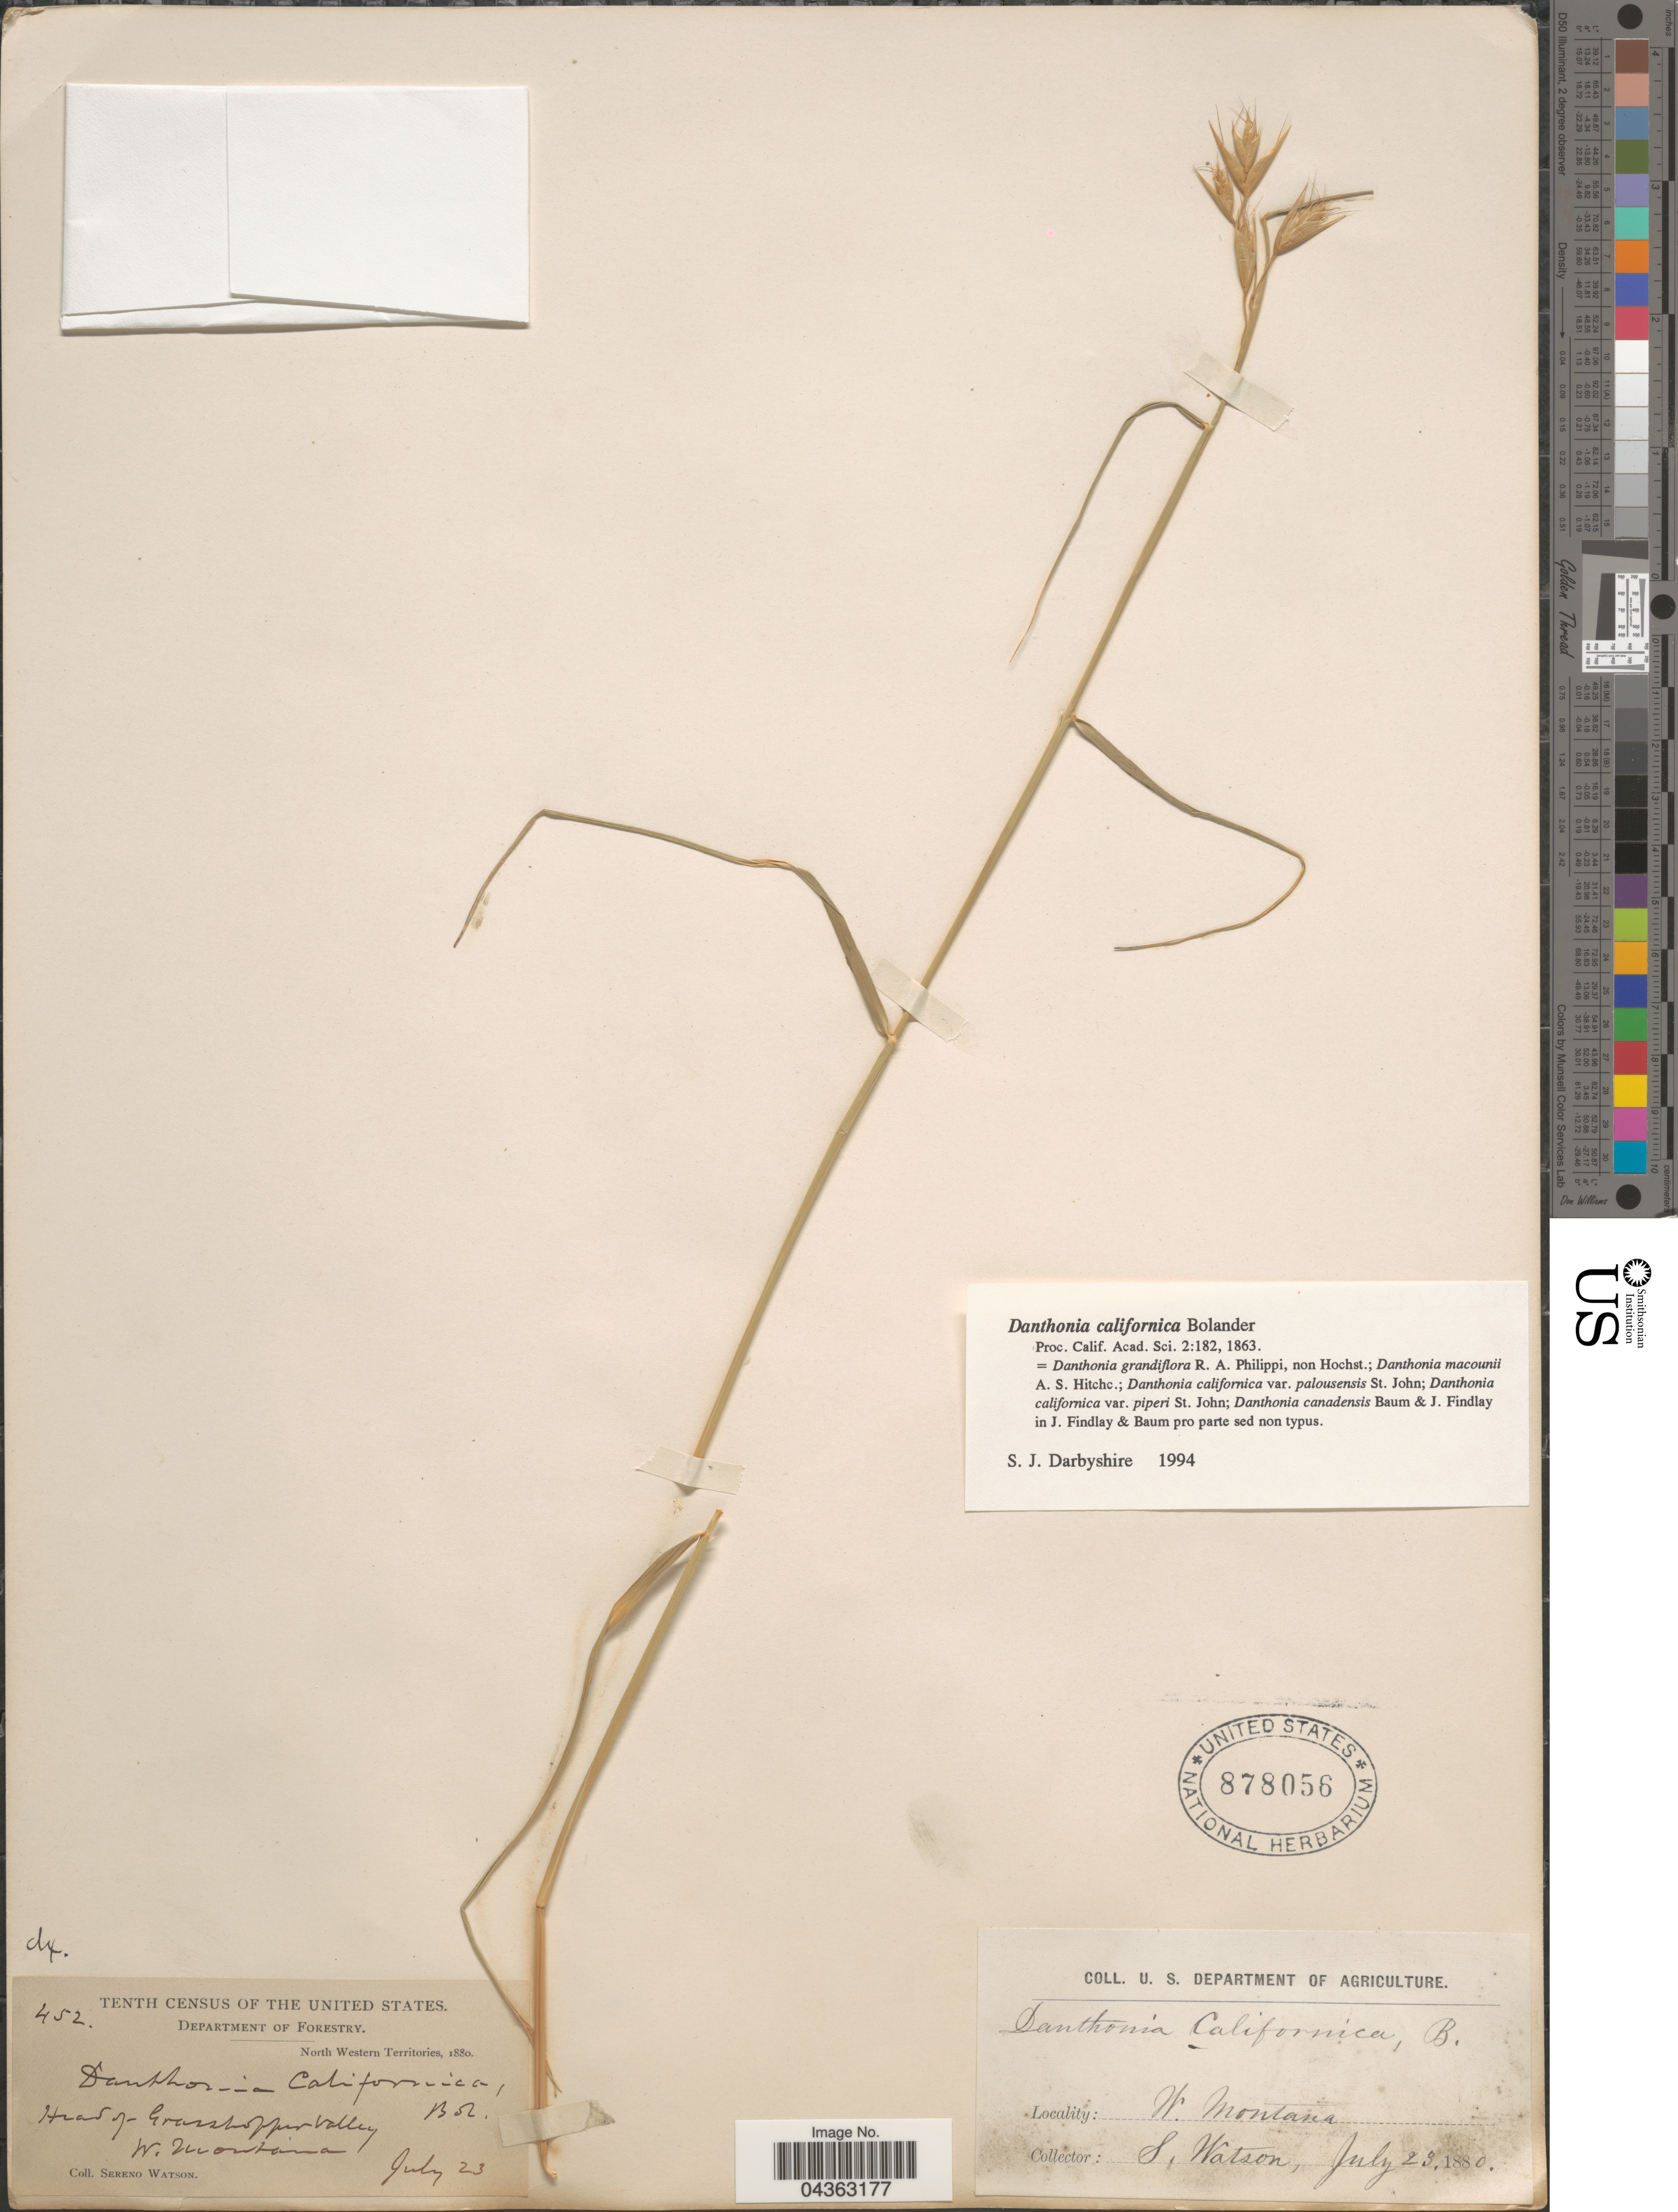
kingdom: Plantae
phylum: Tracheophyta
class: Liliopsida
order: Poales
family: Poaceae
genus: Danthonia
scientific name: Danthonia californica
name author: Bol.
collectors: S. Watson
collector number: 452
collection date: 1880-07-23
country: United States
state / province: Montana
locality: Head of Grassland Upper Valley. W. Montana.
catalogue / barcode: US 878056